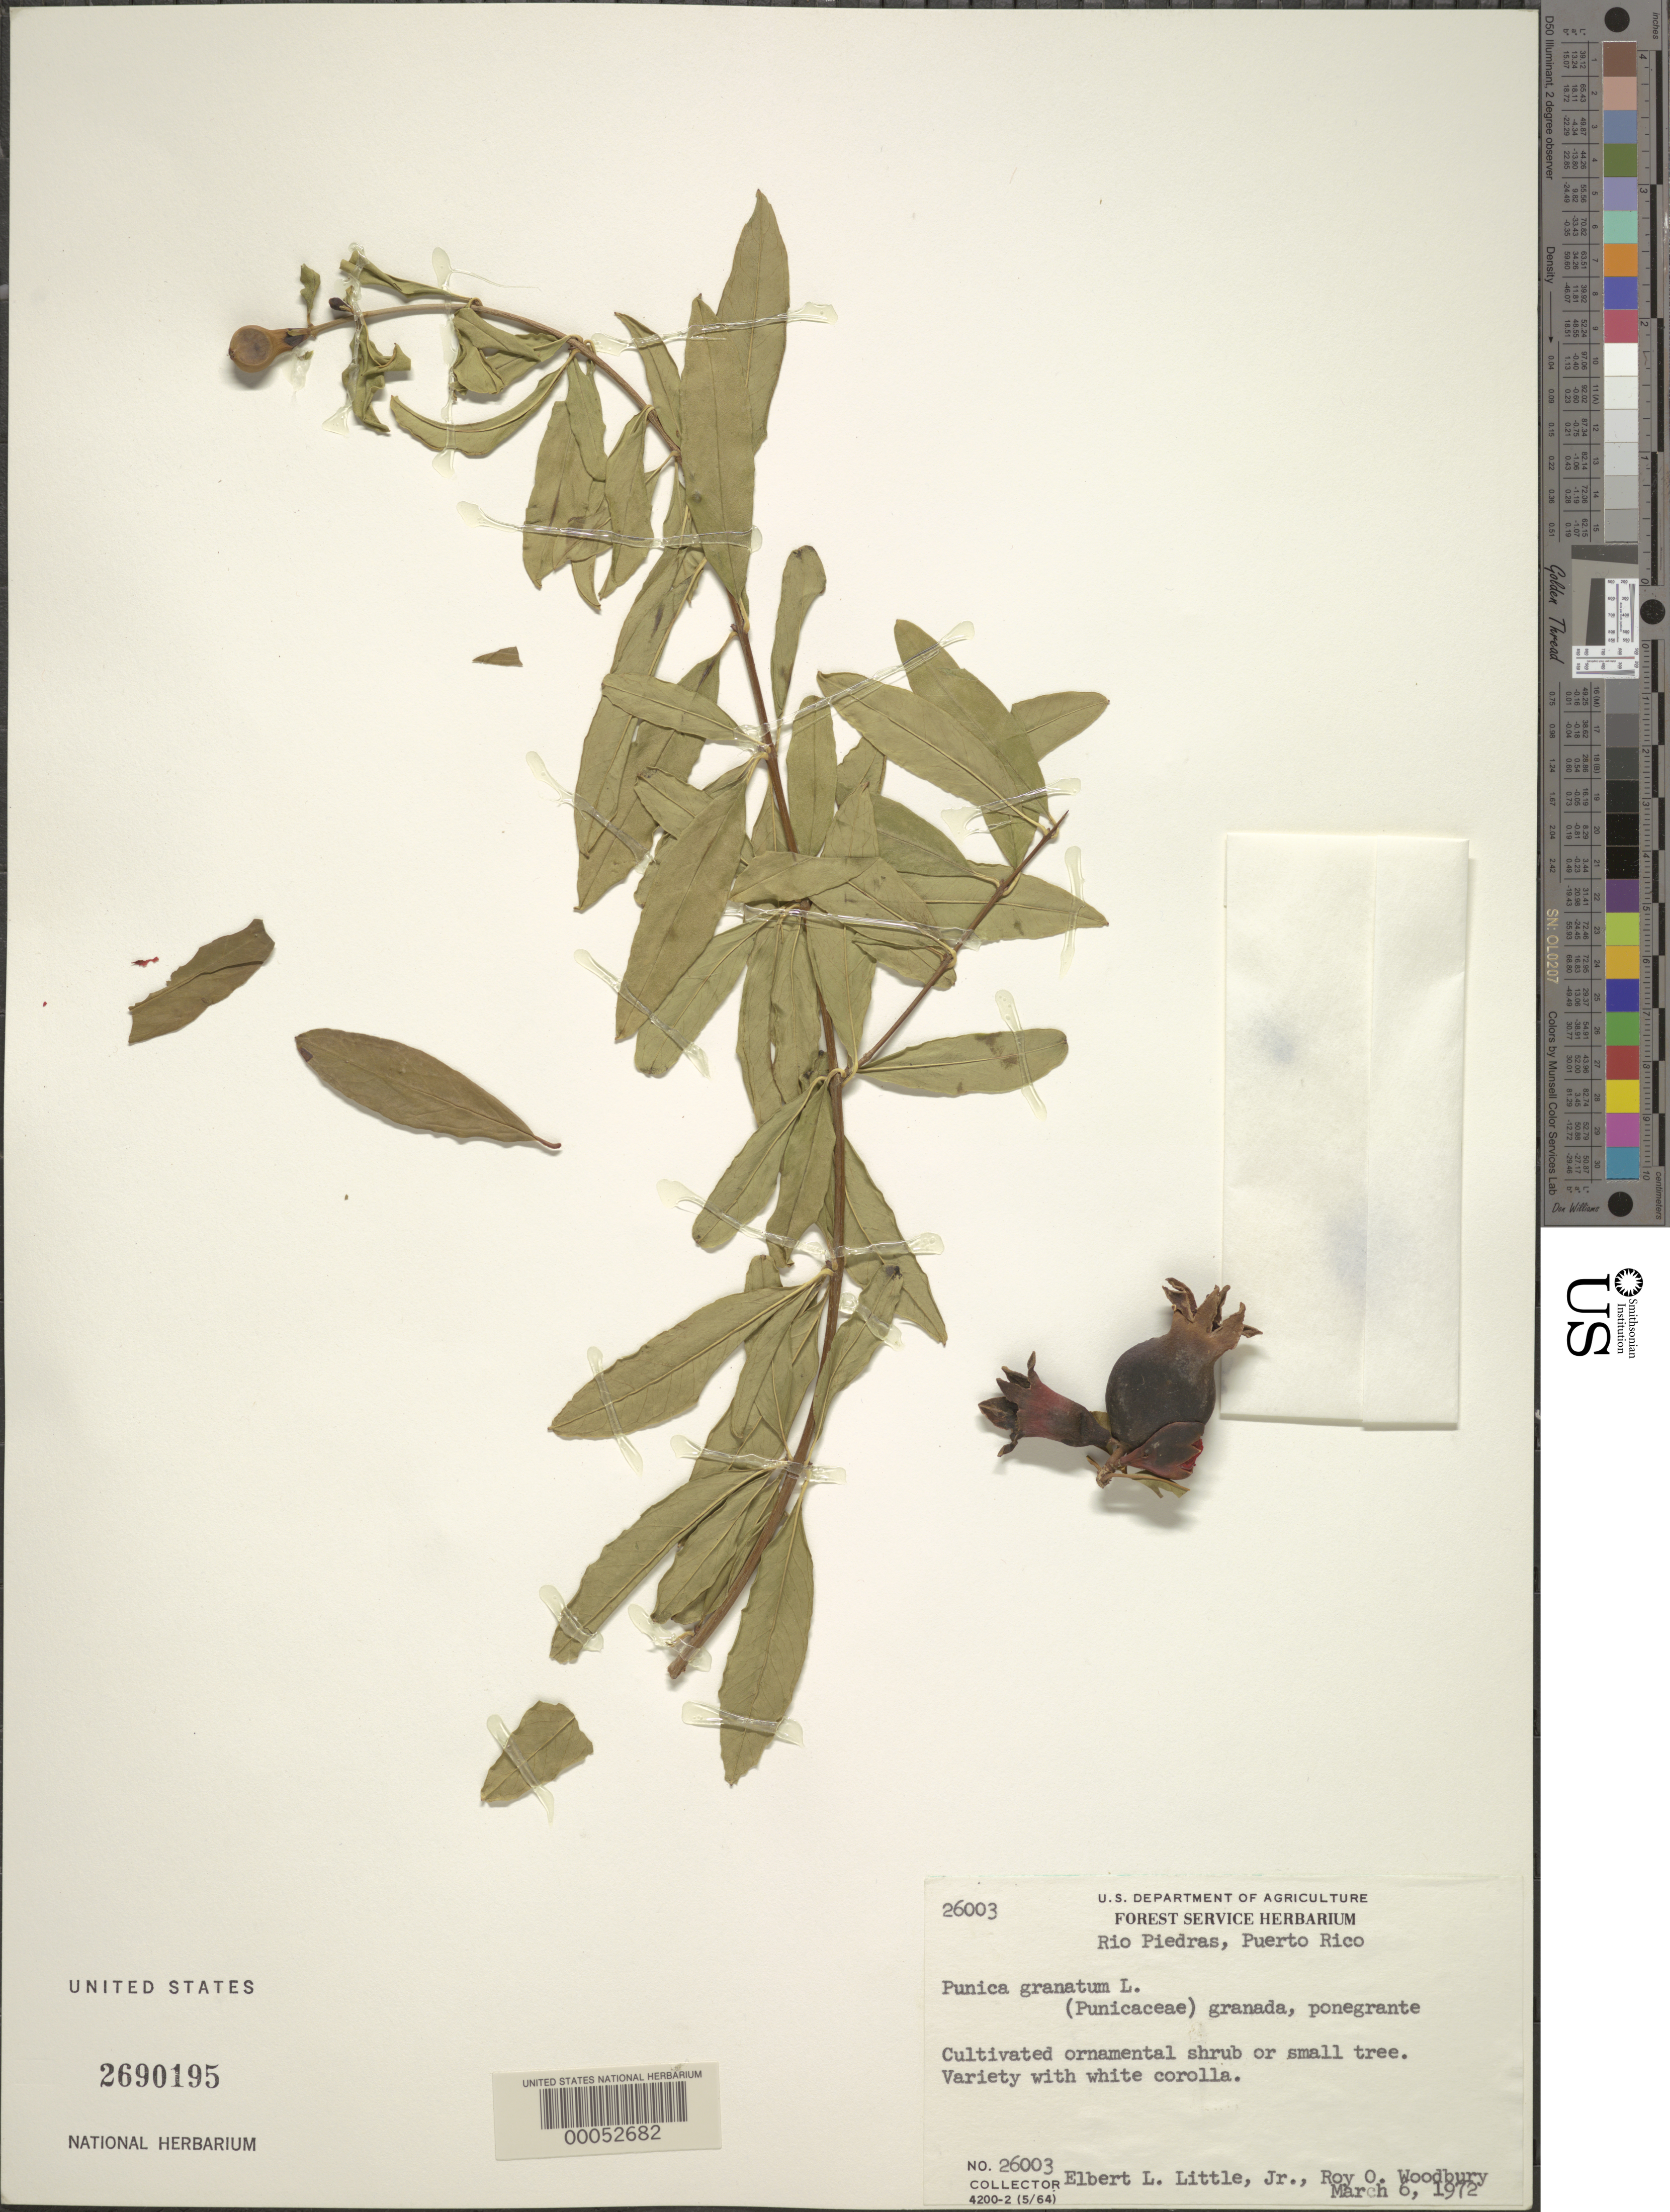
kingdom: Plantae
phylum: Tracheophyta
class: Magnoliopsida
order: Myrtales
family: Lythraceae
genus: Punica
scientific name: Punica granatum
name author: L.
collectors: E. L. Little & R. O. Woodbury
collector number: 26003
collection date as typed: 06 Mar 1972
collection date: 1972-03-06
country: Puerto Rico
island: Greater Antilles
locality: Rio piedras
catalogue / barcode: US 2690195